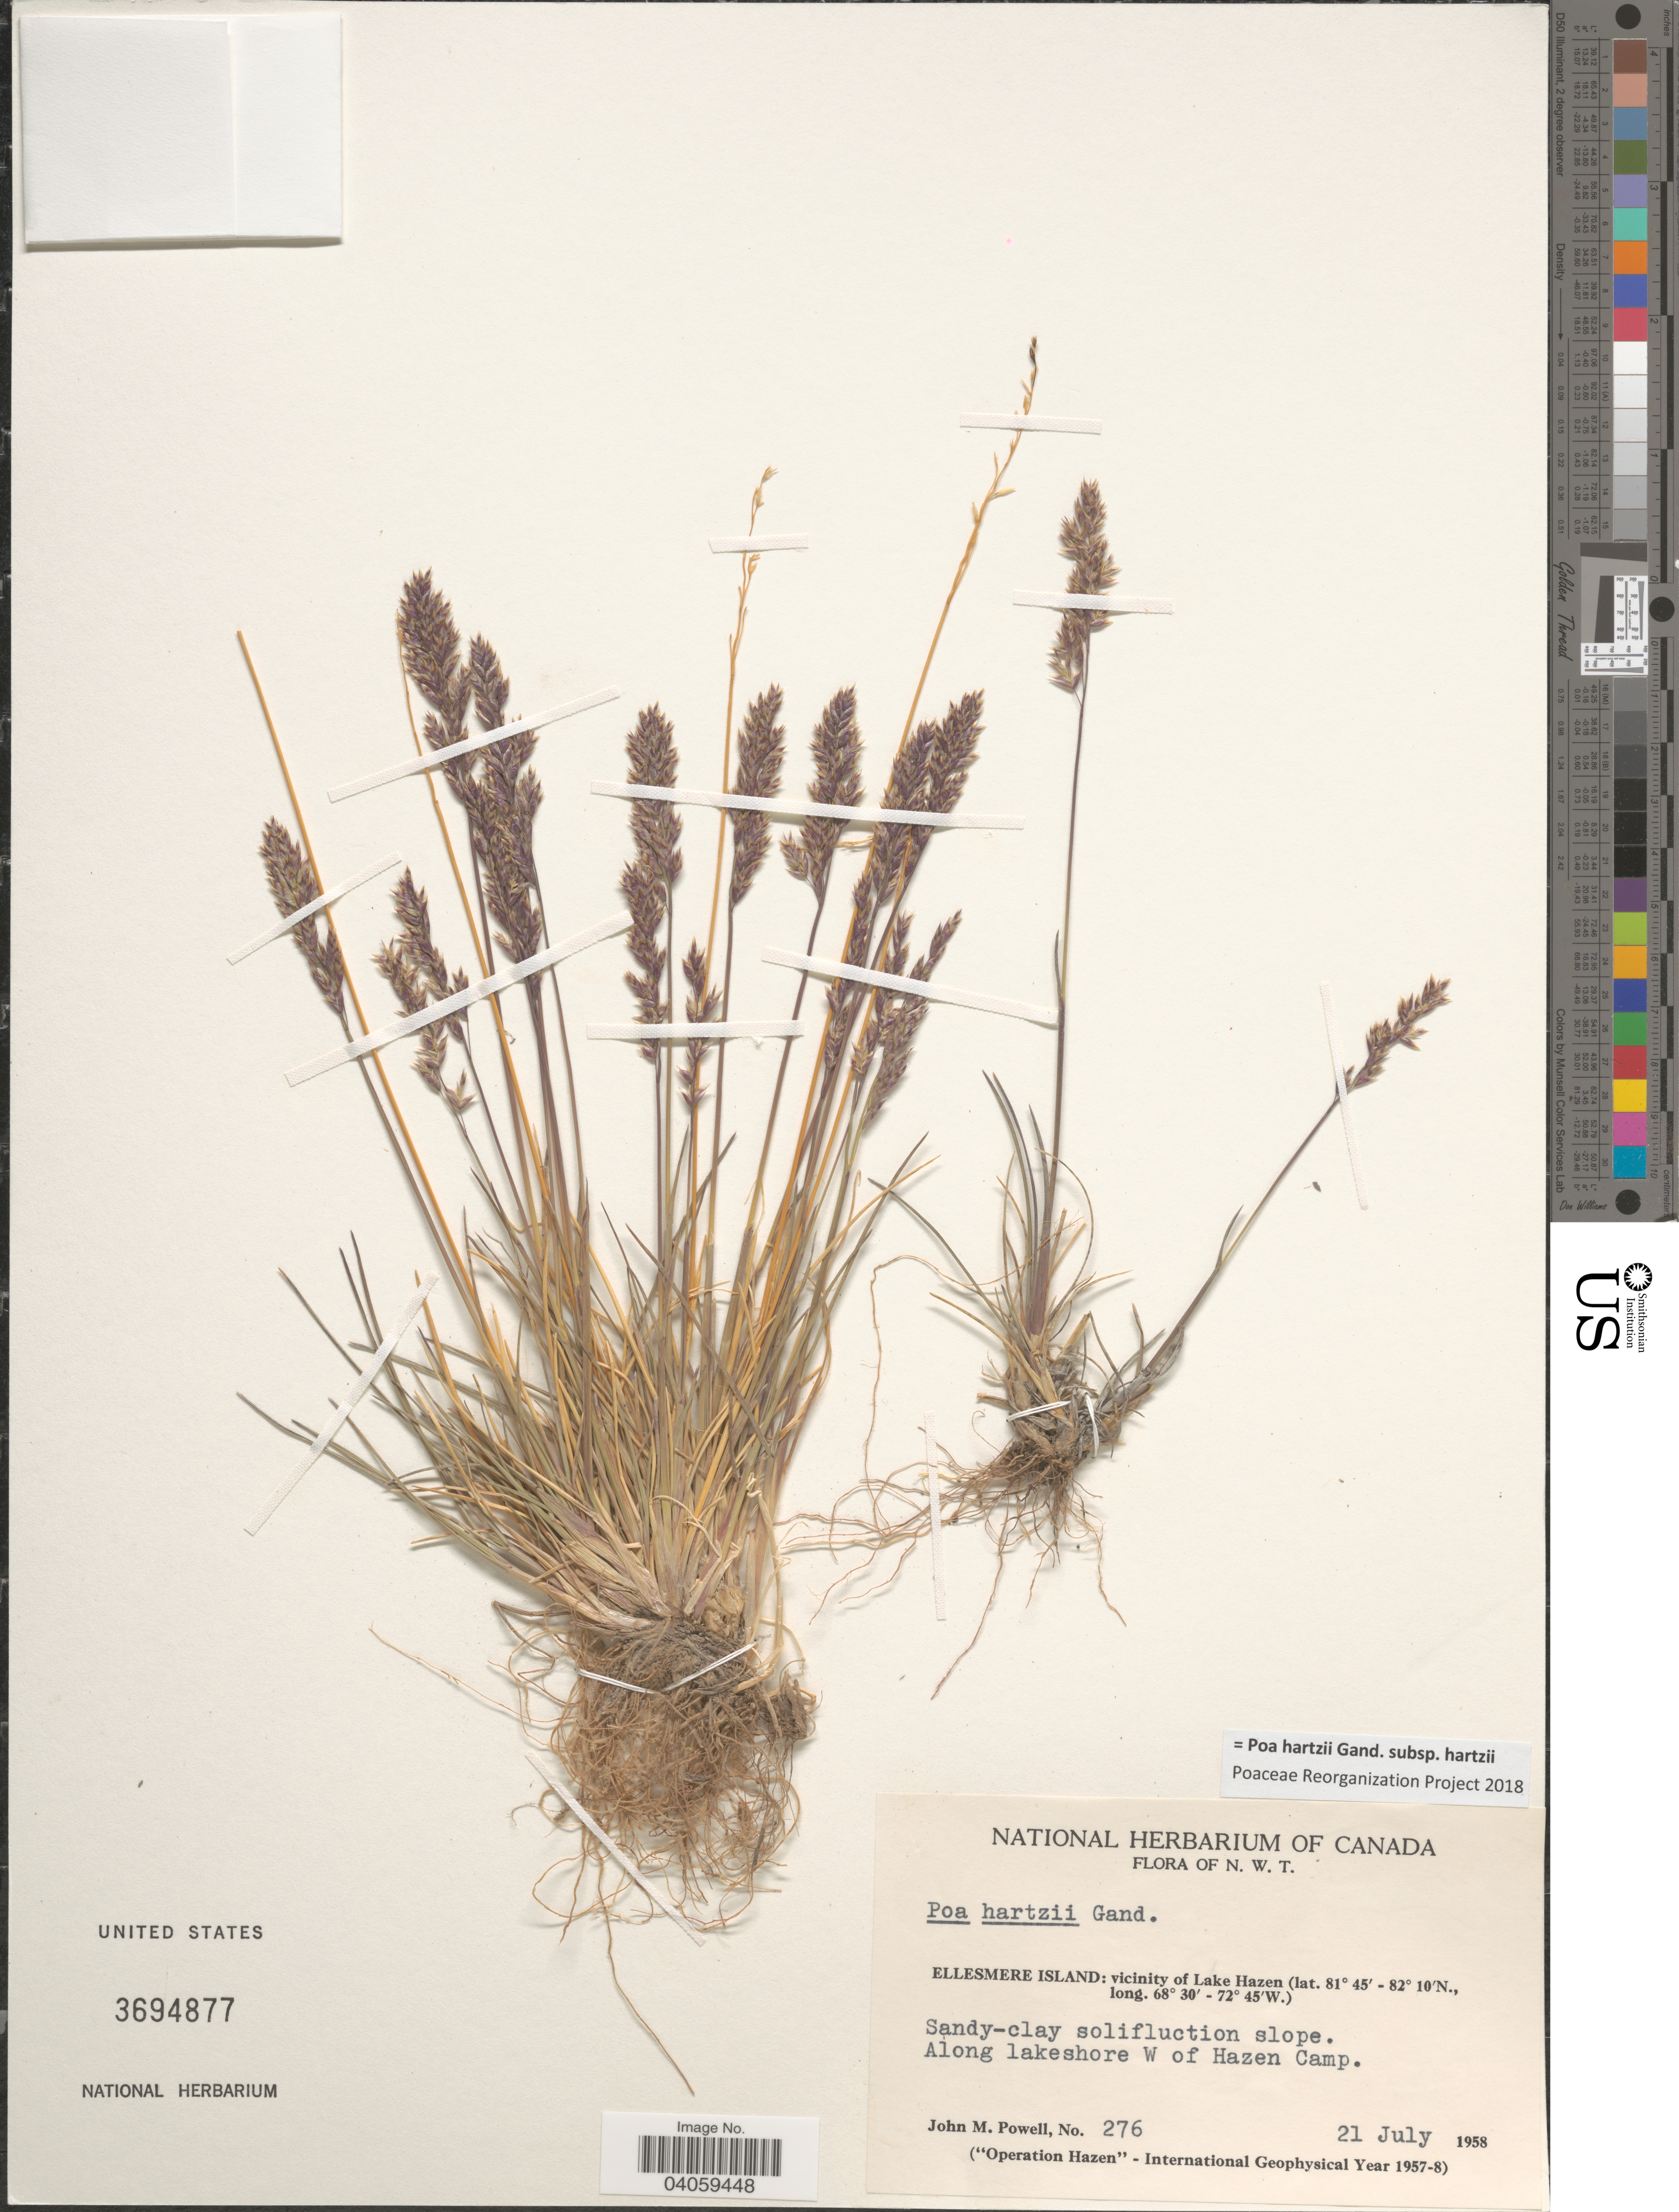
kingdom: Plantae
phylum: Tracheophyta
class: Liliopsida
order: Poales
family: Poaceae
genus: Poa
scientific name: Poa hartzii subsp. hartzii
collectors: J. W. Powell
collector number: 276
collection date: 1958-07-21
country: Canada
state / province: Northwest Territories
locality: Ellesmere Island: vicinity of Lake Hazen. Sandy-clay solifluction slope. Along lakeshore W of Hazen Camp.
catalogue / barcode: US 3694877